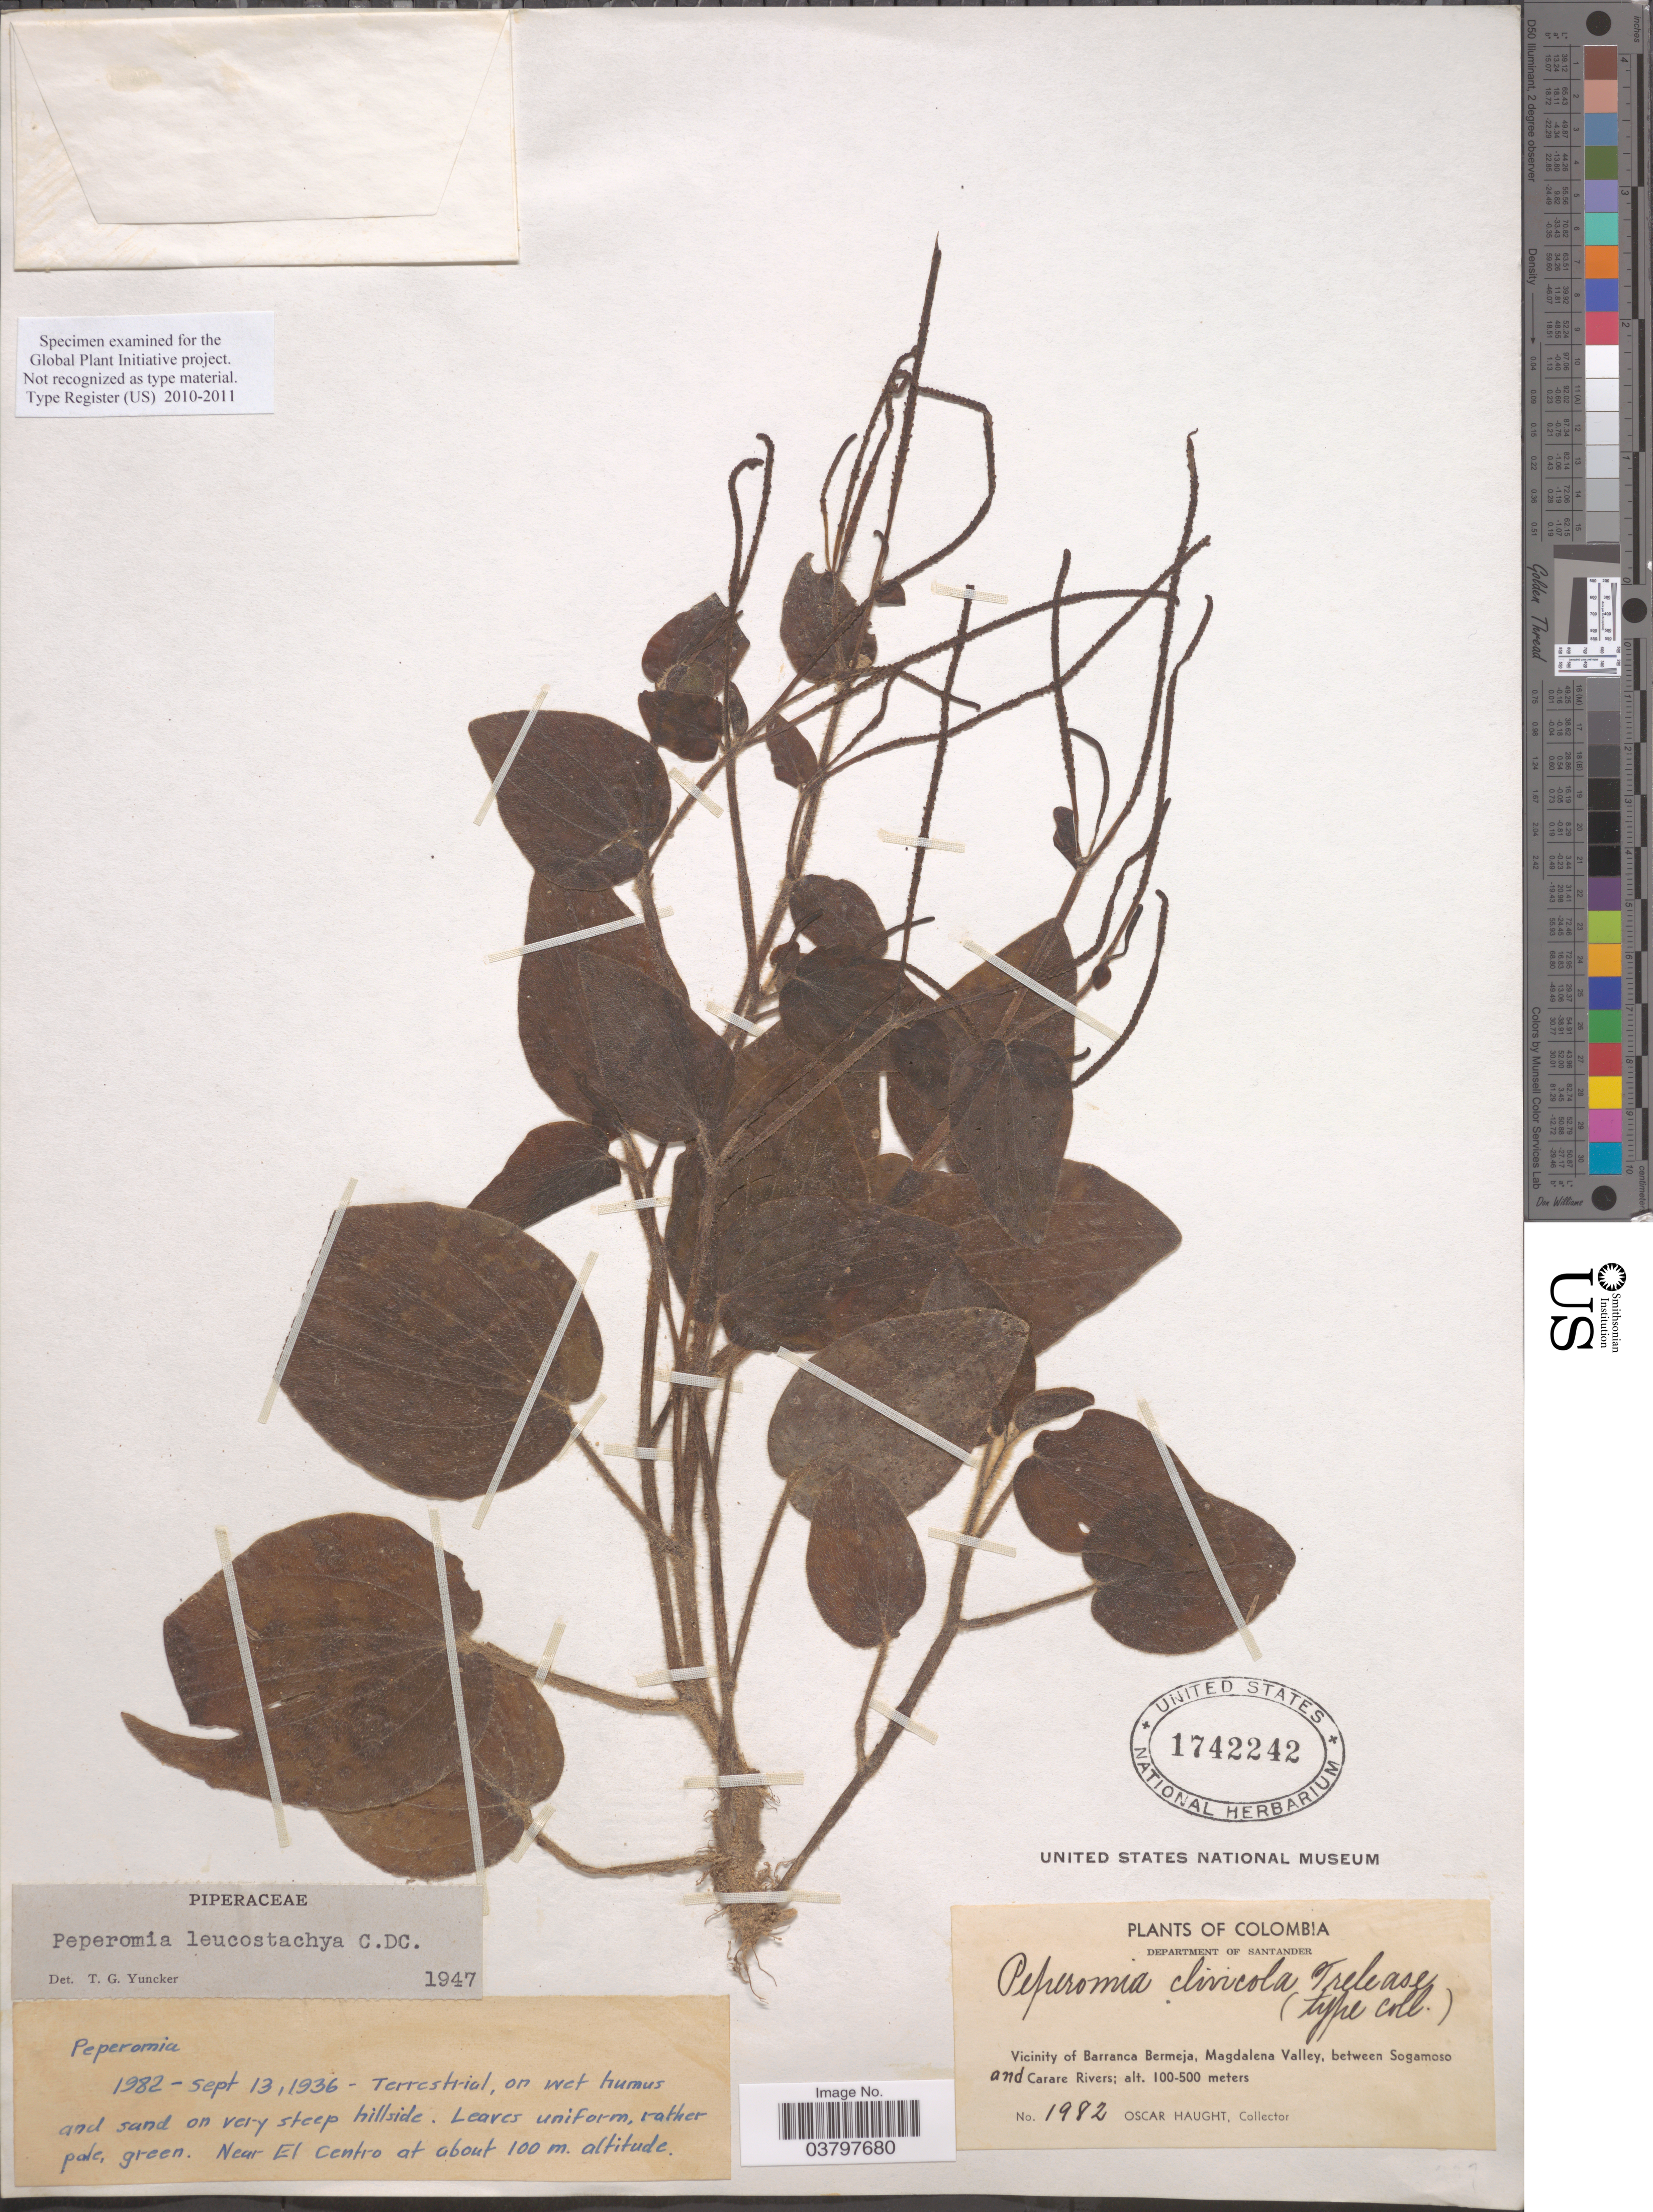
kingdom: Plantae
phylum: Tracheophyta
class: Magnoliopsida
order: Piperales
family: Piperaceae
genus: Peperomia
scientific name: Peperomia leucostachya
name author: C. DC.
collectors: O. L. Haught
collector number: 1982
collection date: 1936-09-13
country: Colombia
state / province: Santander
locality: Department of Santander. Vicinity of Barranca Bermeja, Magdalena Valley, between Sogamoso and Carare Rivers. Near El Centro.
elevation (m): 100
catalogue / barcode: US 1742242